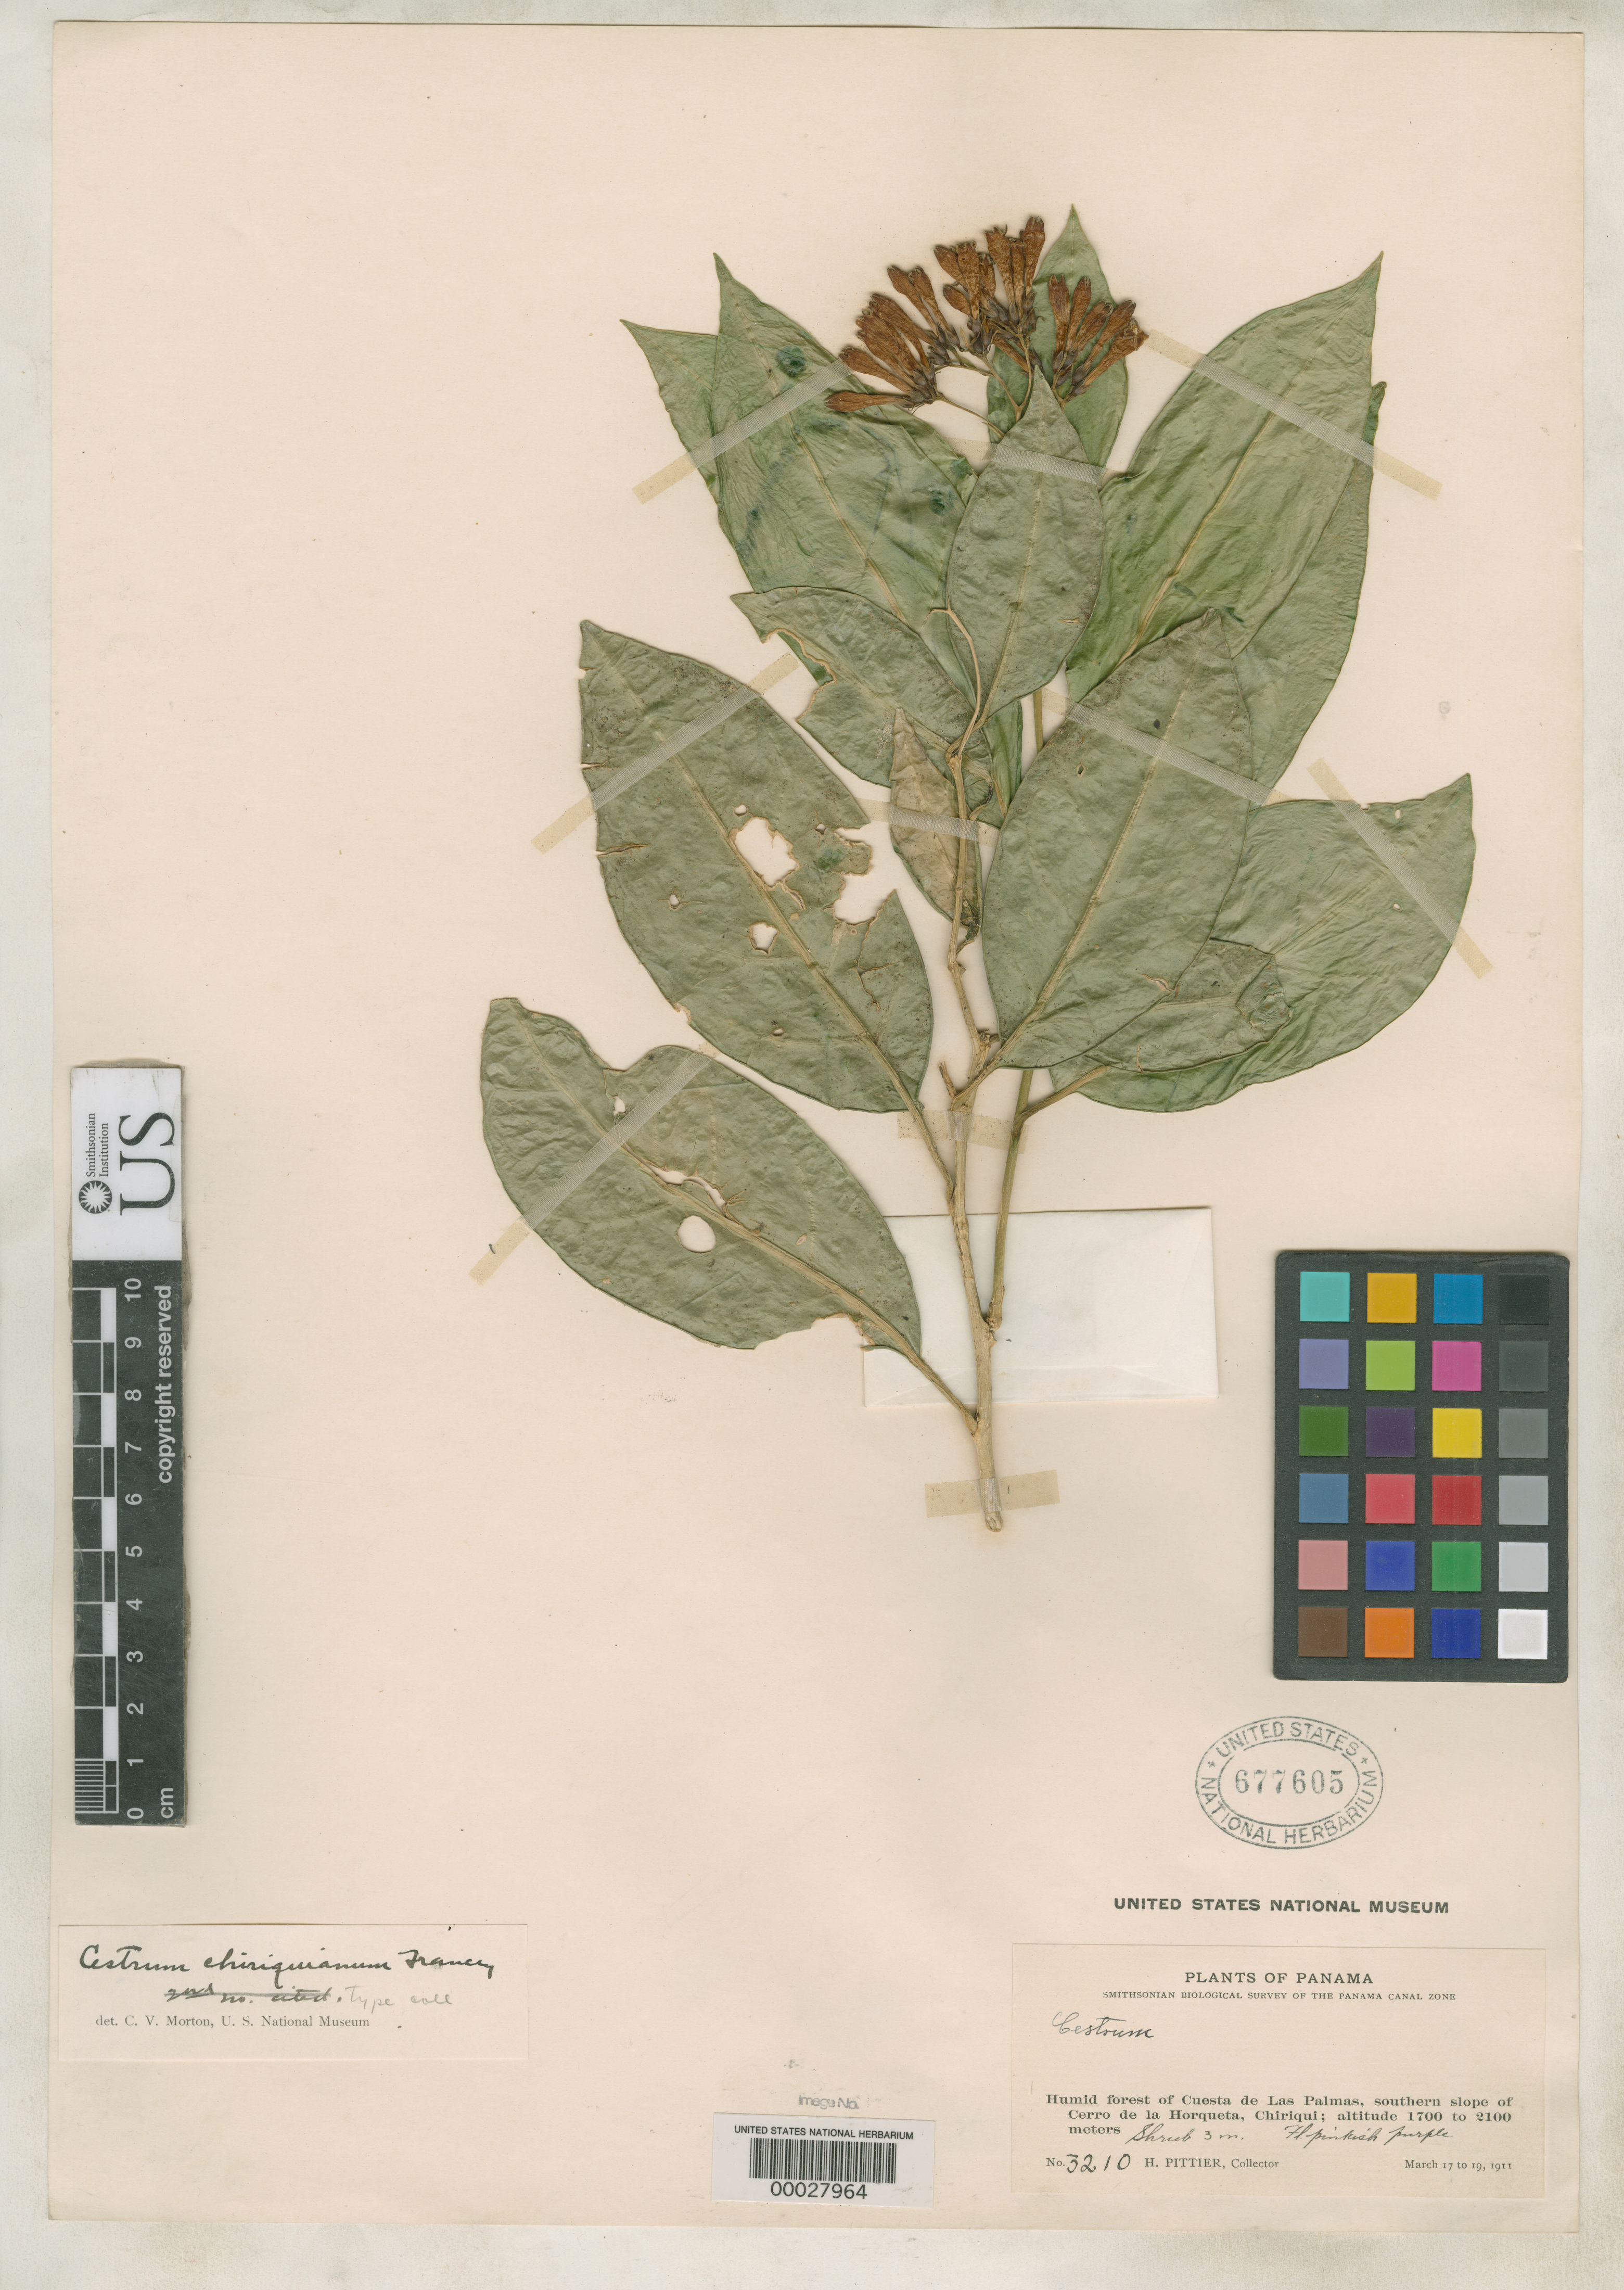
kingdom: Plantae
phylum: Tracheophyta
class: Magnoliopsida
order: Solanales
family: Solanaceae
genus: Cestrum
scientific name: Cestrum chiriquianum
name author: Francey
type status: Isolectotype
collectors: H. F. Pittier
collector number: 3210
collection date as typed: Mar 1911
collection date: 1911-03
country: Panama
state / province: Chiriquí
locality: Cuesta de Las Palmas.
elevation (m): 1700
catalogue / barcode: US 677605